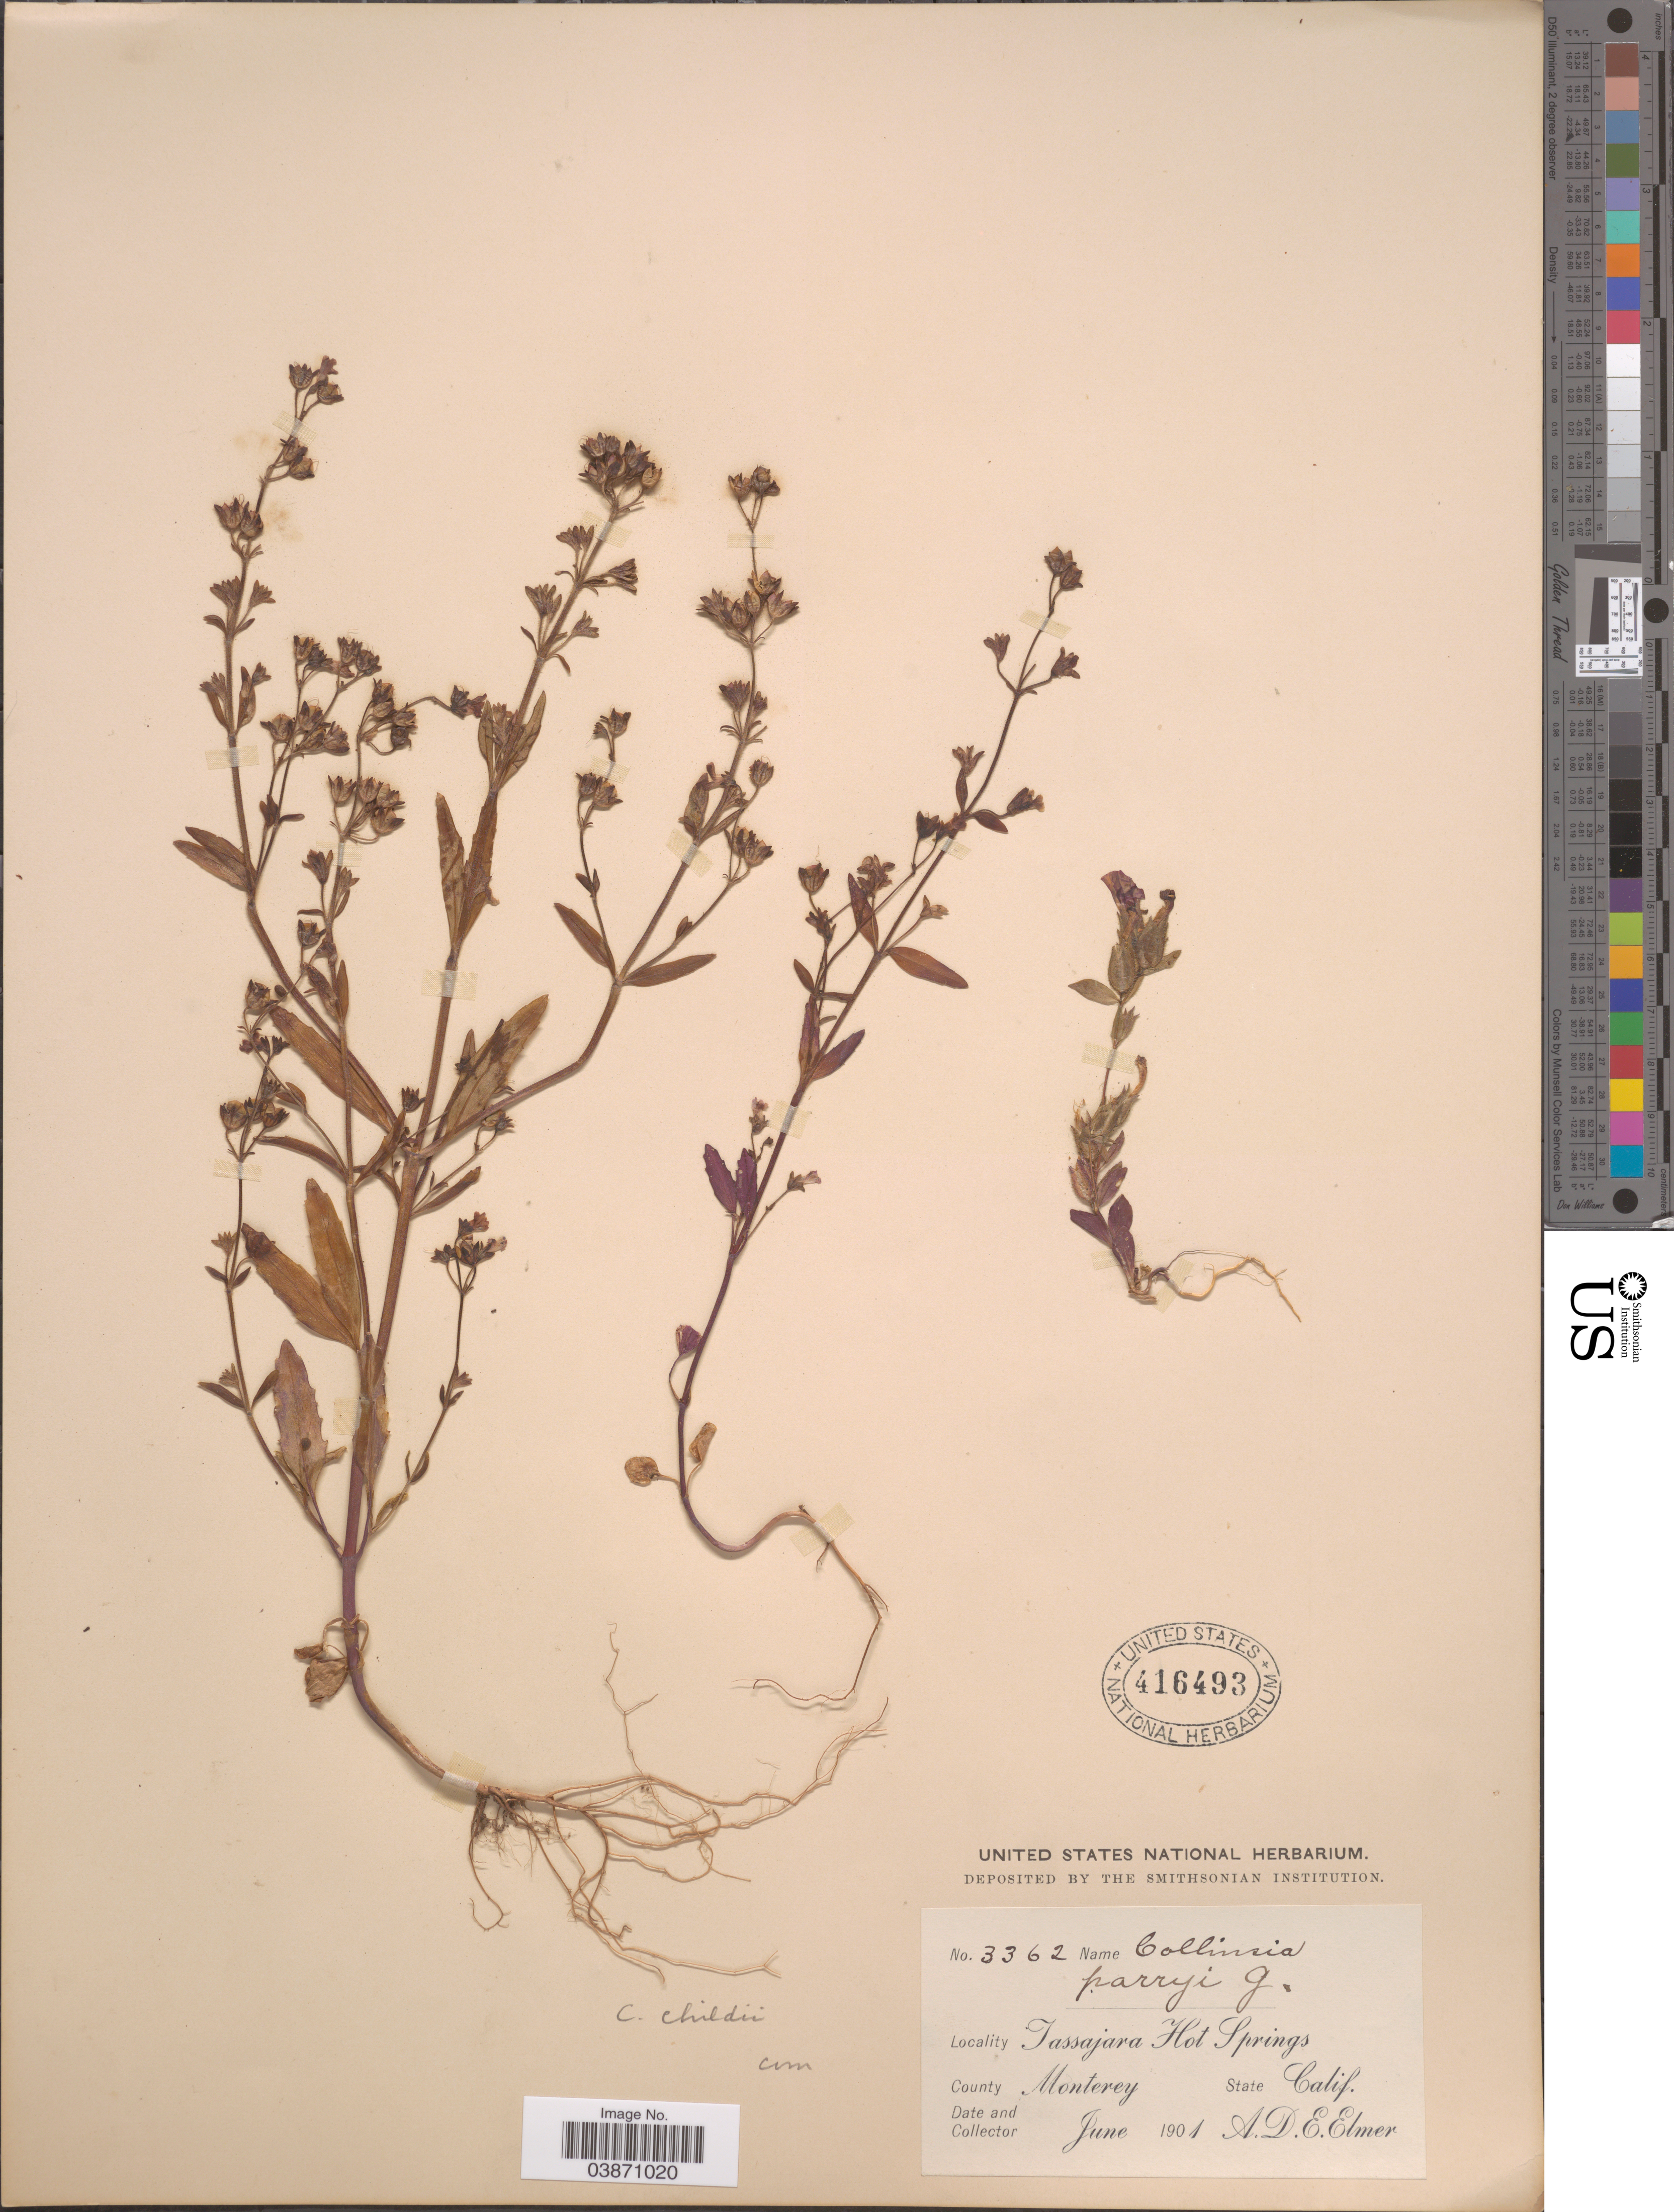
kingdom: Plantae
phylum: Tracheophyta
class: Magnoliopsida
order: Lamiales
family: Plantaginaceae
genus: Collinsia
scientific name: Collinsia childii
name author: Parry ex A. Gray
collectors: A. D. E. Elmer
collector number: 3362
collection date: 1901-06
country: United States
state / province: California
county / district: Monterey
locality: Tassajara Hot Springs. County Monterey.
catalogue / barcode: US 416493